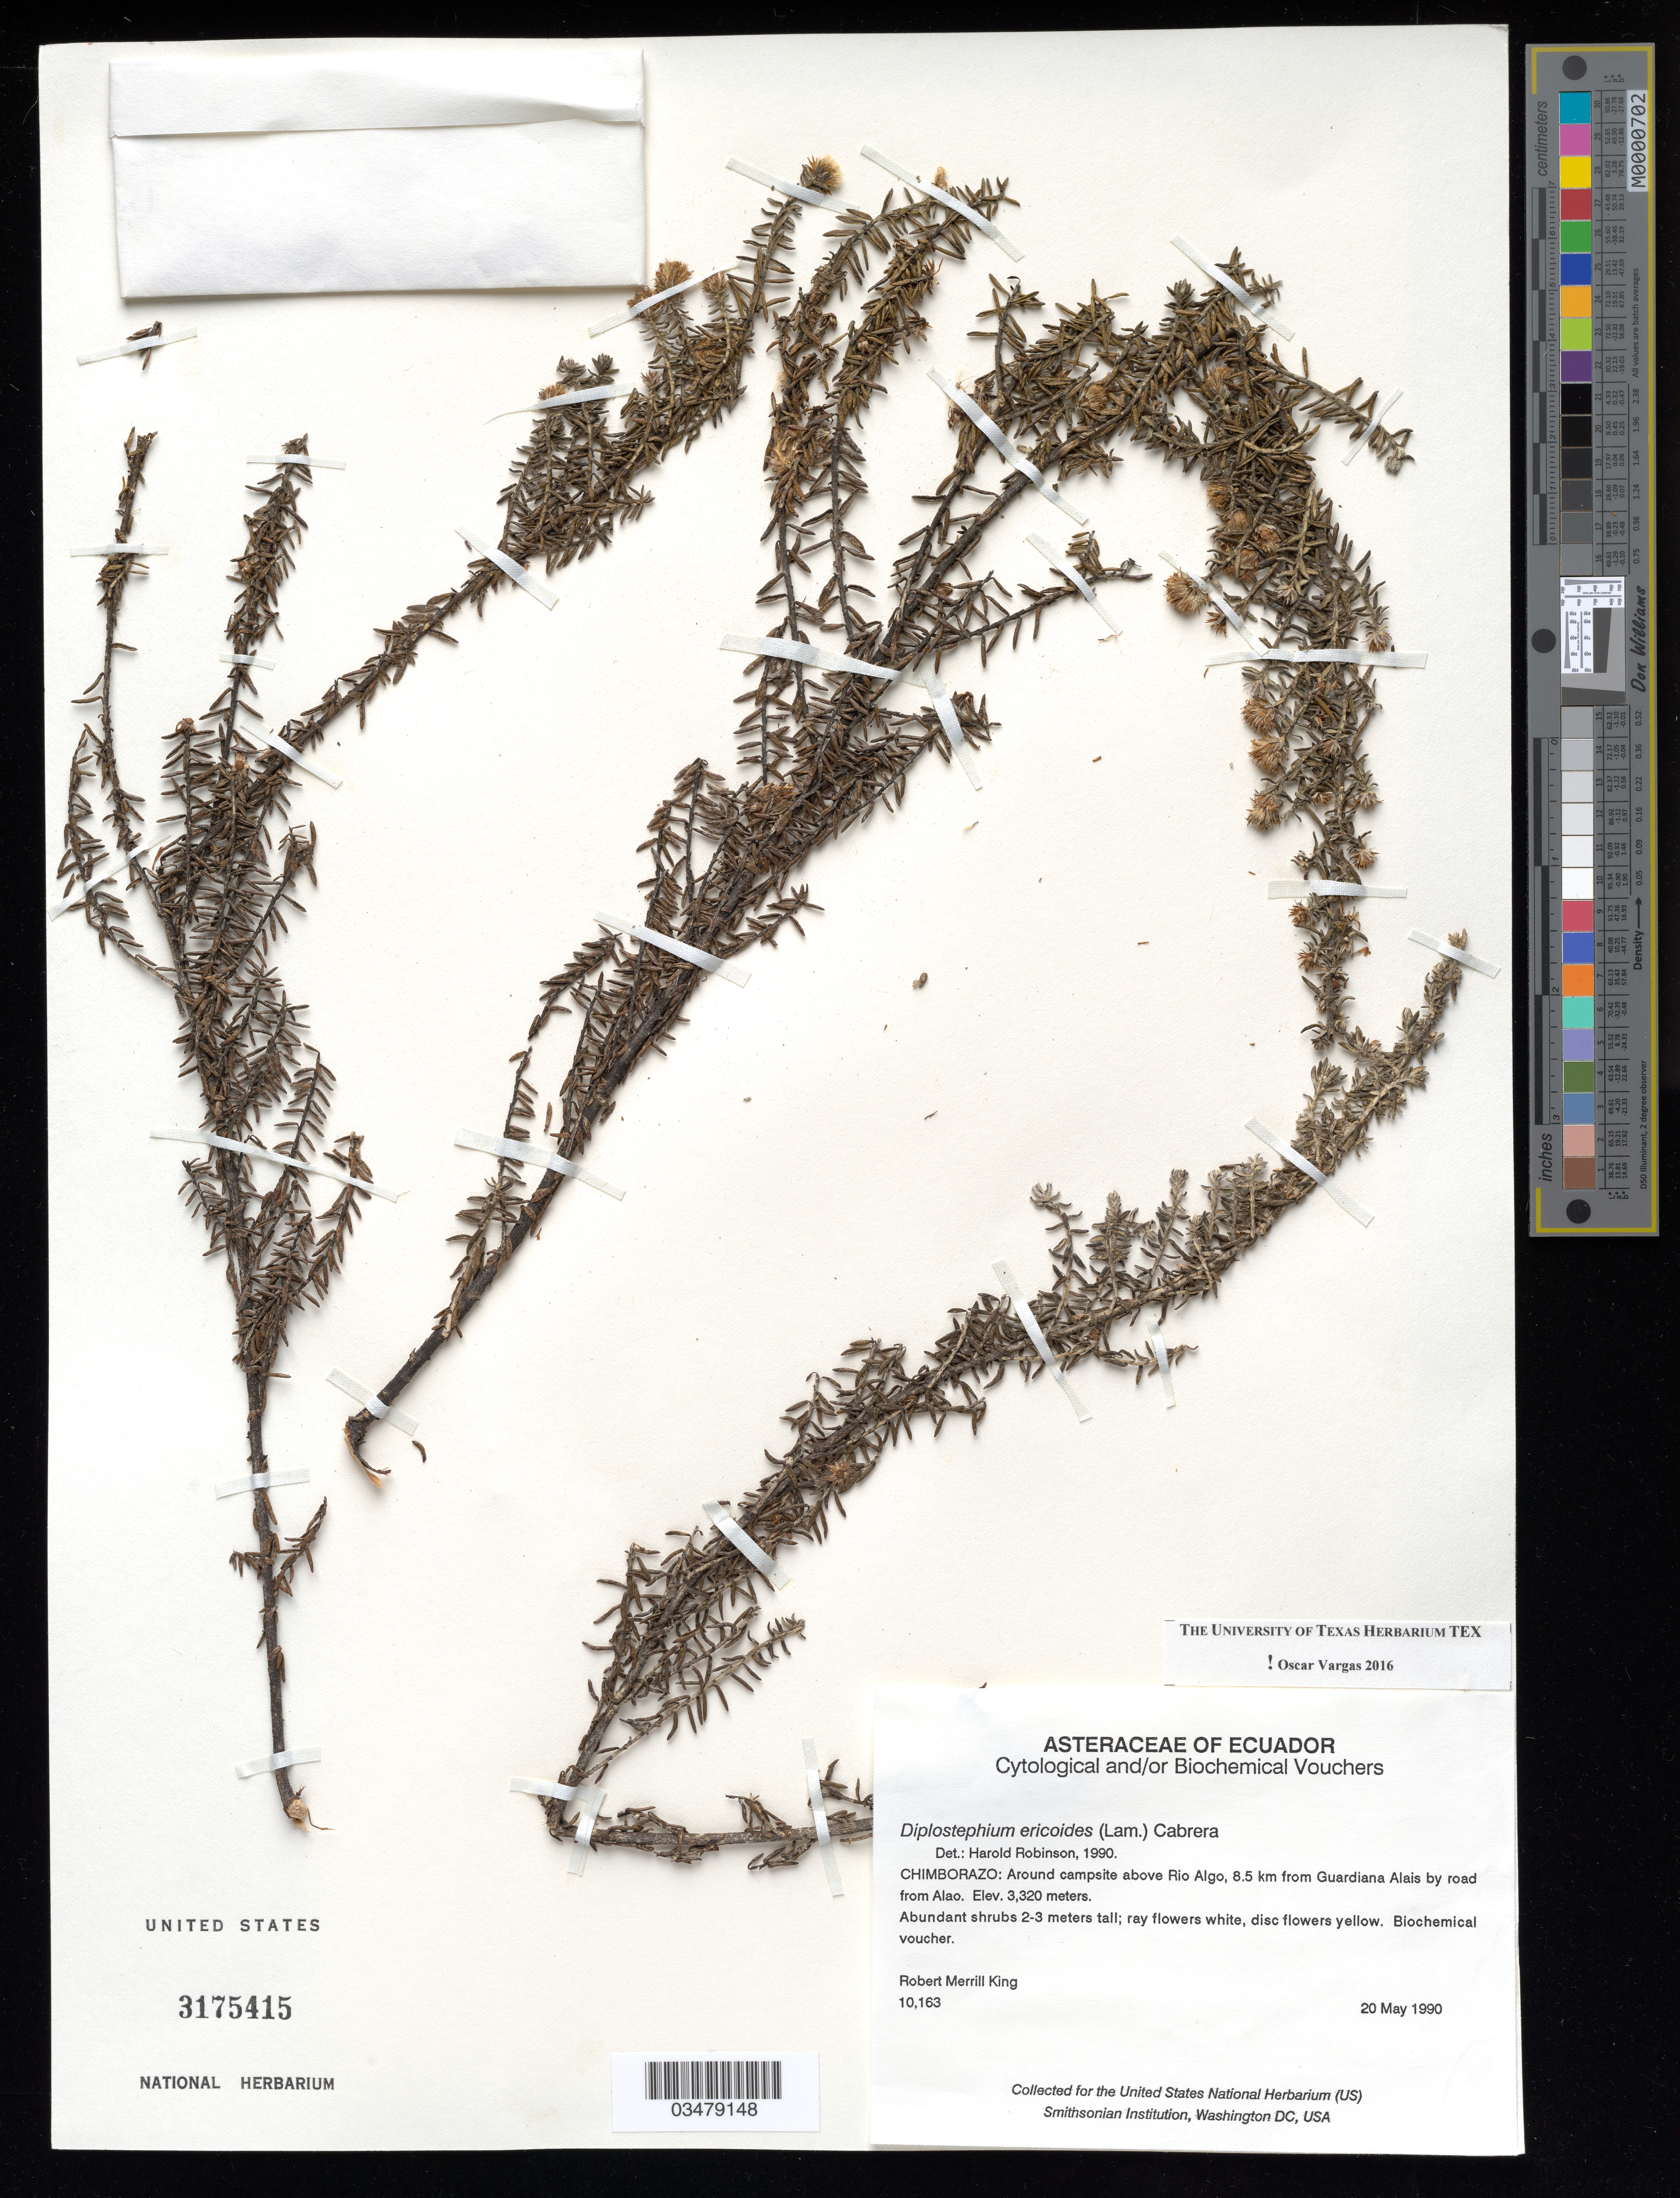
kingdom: Plantae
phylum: Tracheophyta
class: Magnoliopsida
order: Asterales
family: Asteraceae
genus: Diplostephium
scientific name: Diplostephium ericoides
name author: (Lam.) Cabrera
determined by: Vargas, Oscar M.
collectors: R. M. King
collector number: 10163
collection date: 1990-05-20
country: Ecuador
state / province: Chimborazo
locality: Around campsite above Rio Algo, 8.5 km from Guardiana Alais by road from Alao.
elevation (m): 3320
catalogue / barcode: US 3175415